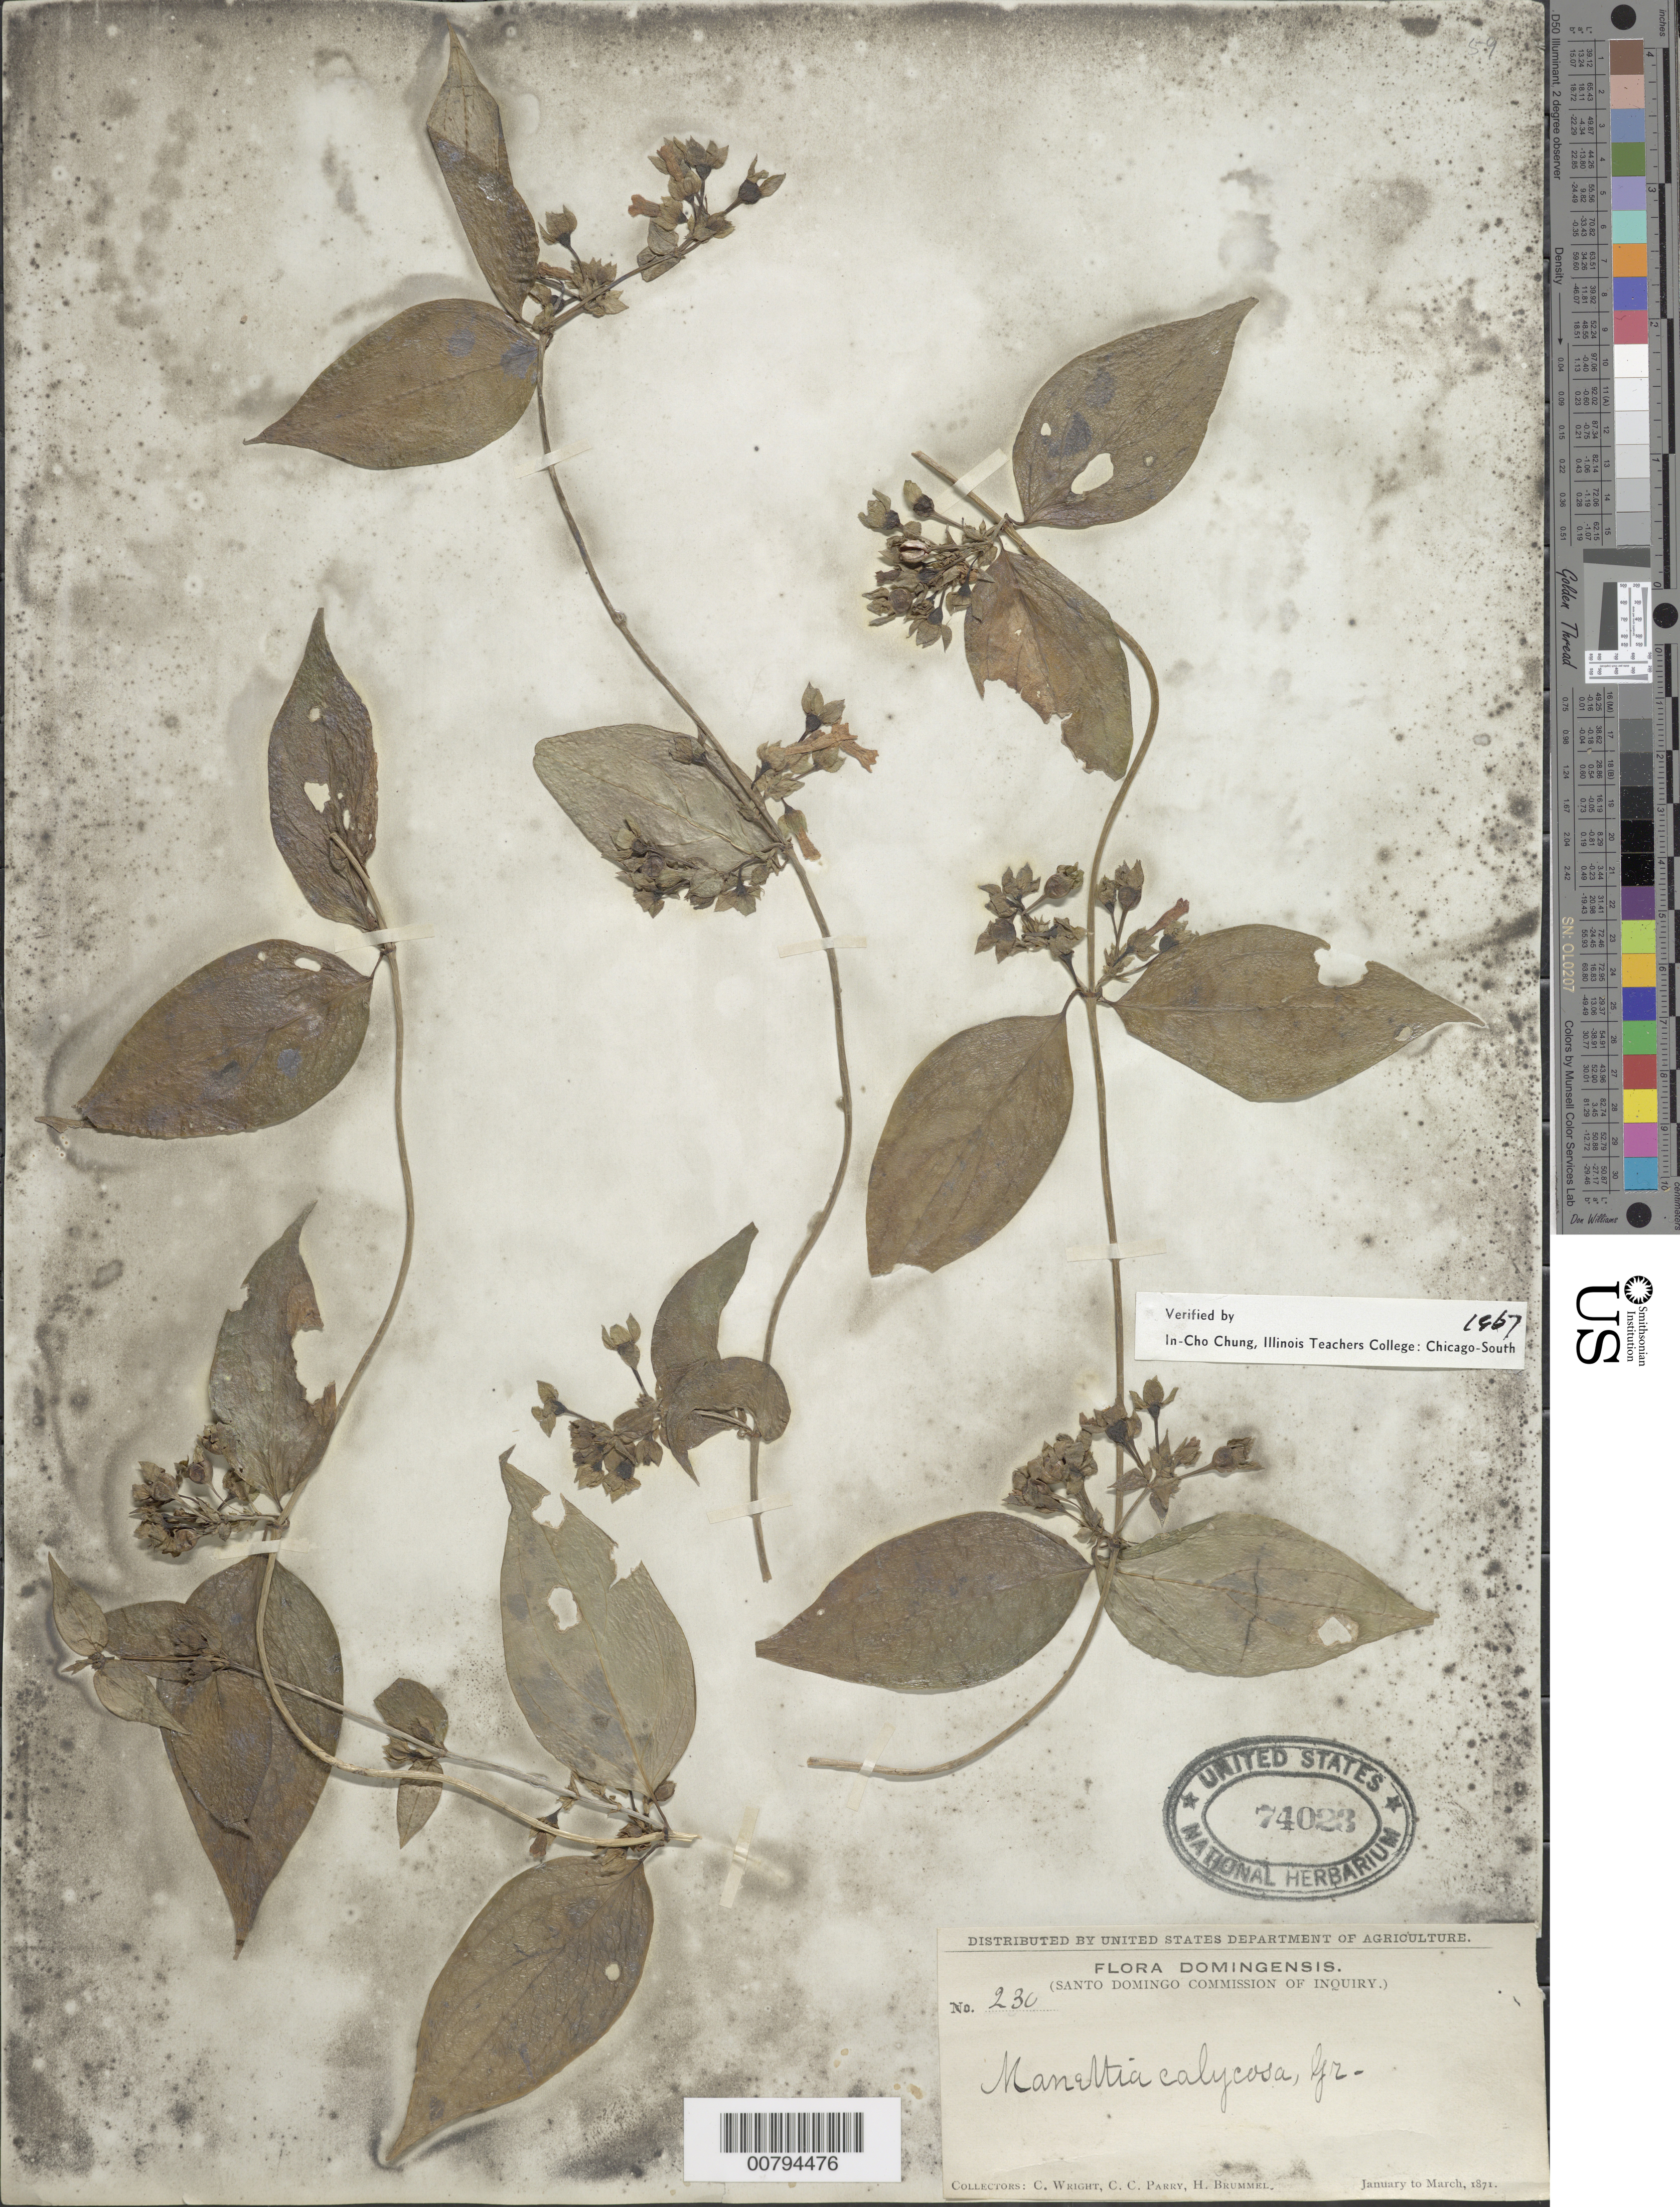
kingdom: Plantae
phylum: Tracheophyta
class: Magnoliopsida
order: Gentianales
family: Rubiaceae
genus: Manettia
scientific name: Manettia calycosa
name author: Griseb.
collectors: C. Wright, C. C. Parry & H. Brummel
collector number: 230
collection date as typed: Jan 1871 to -- Mar 1871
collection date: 1871-01/1871-03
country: Dominican Republic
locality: Santa Domingo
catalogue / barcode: US 74023